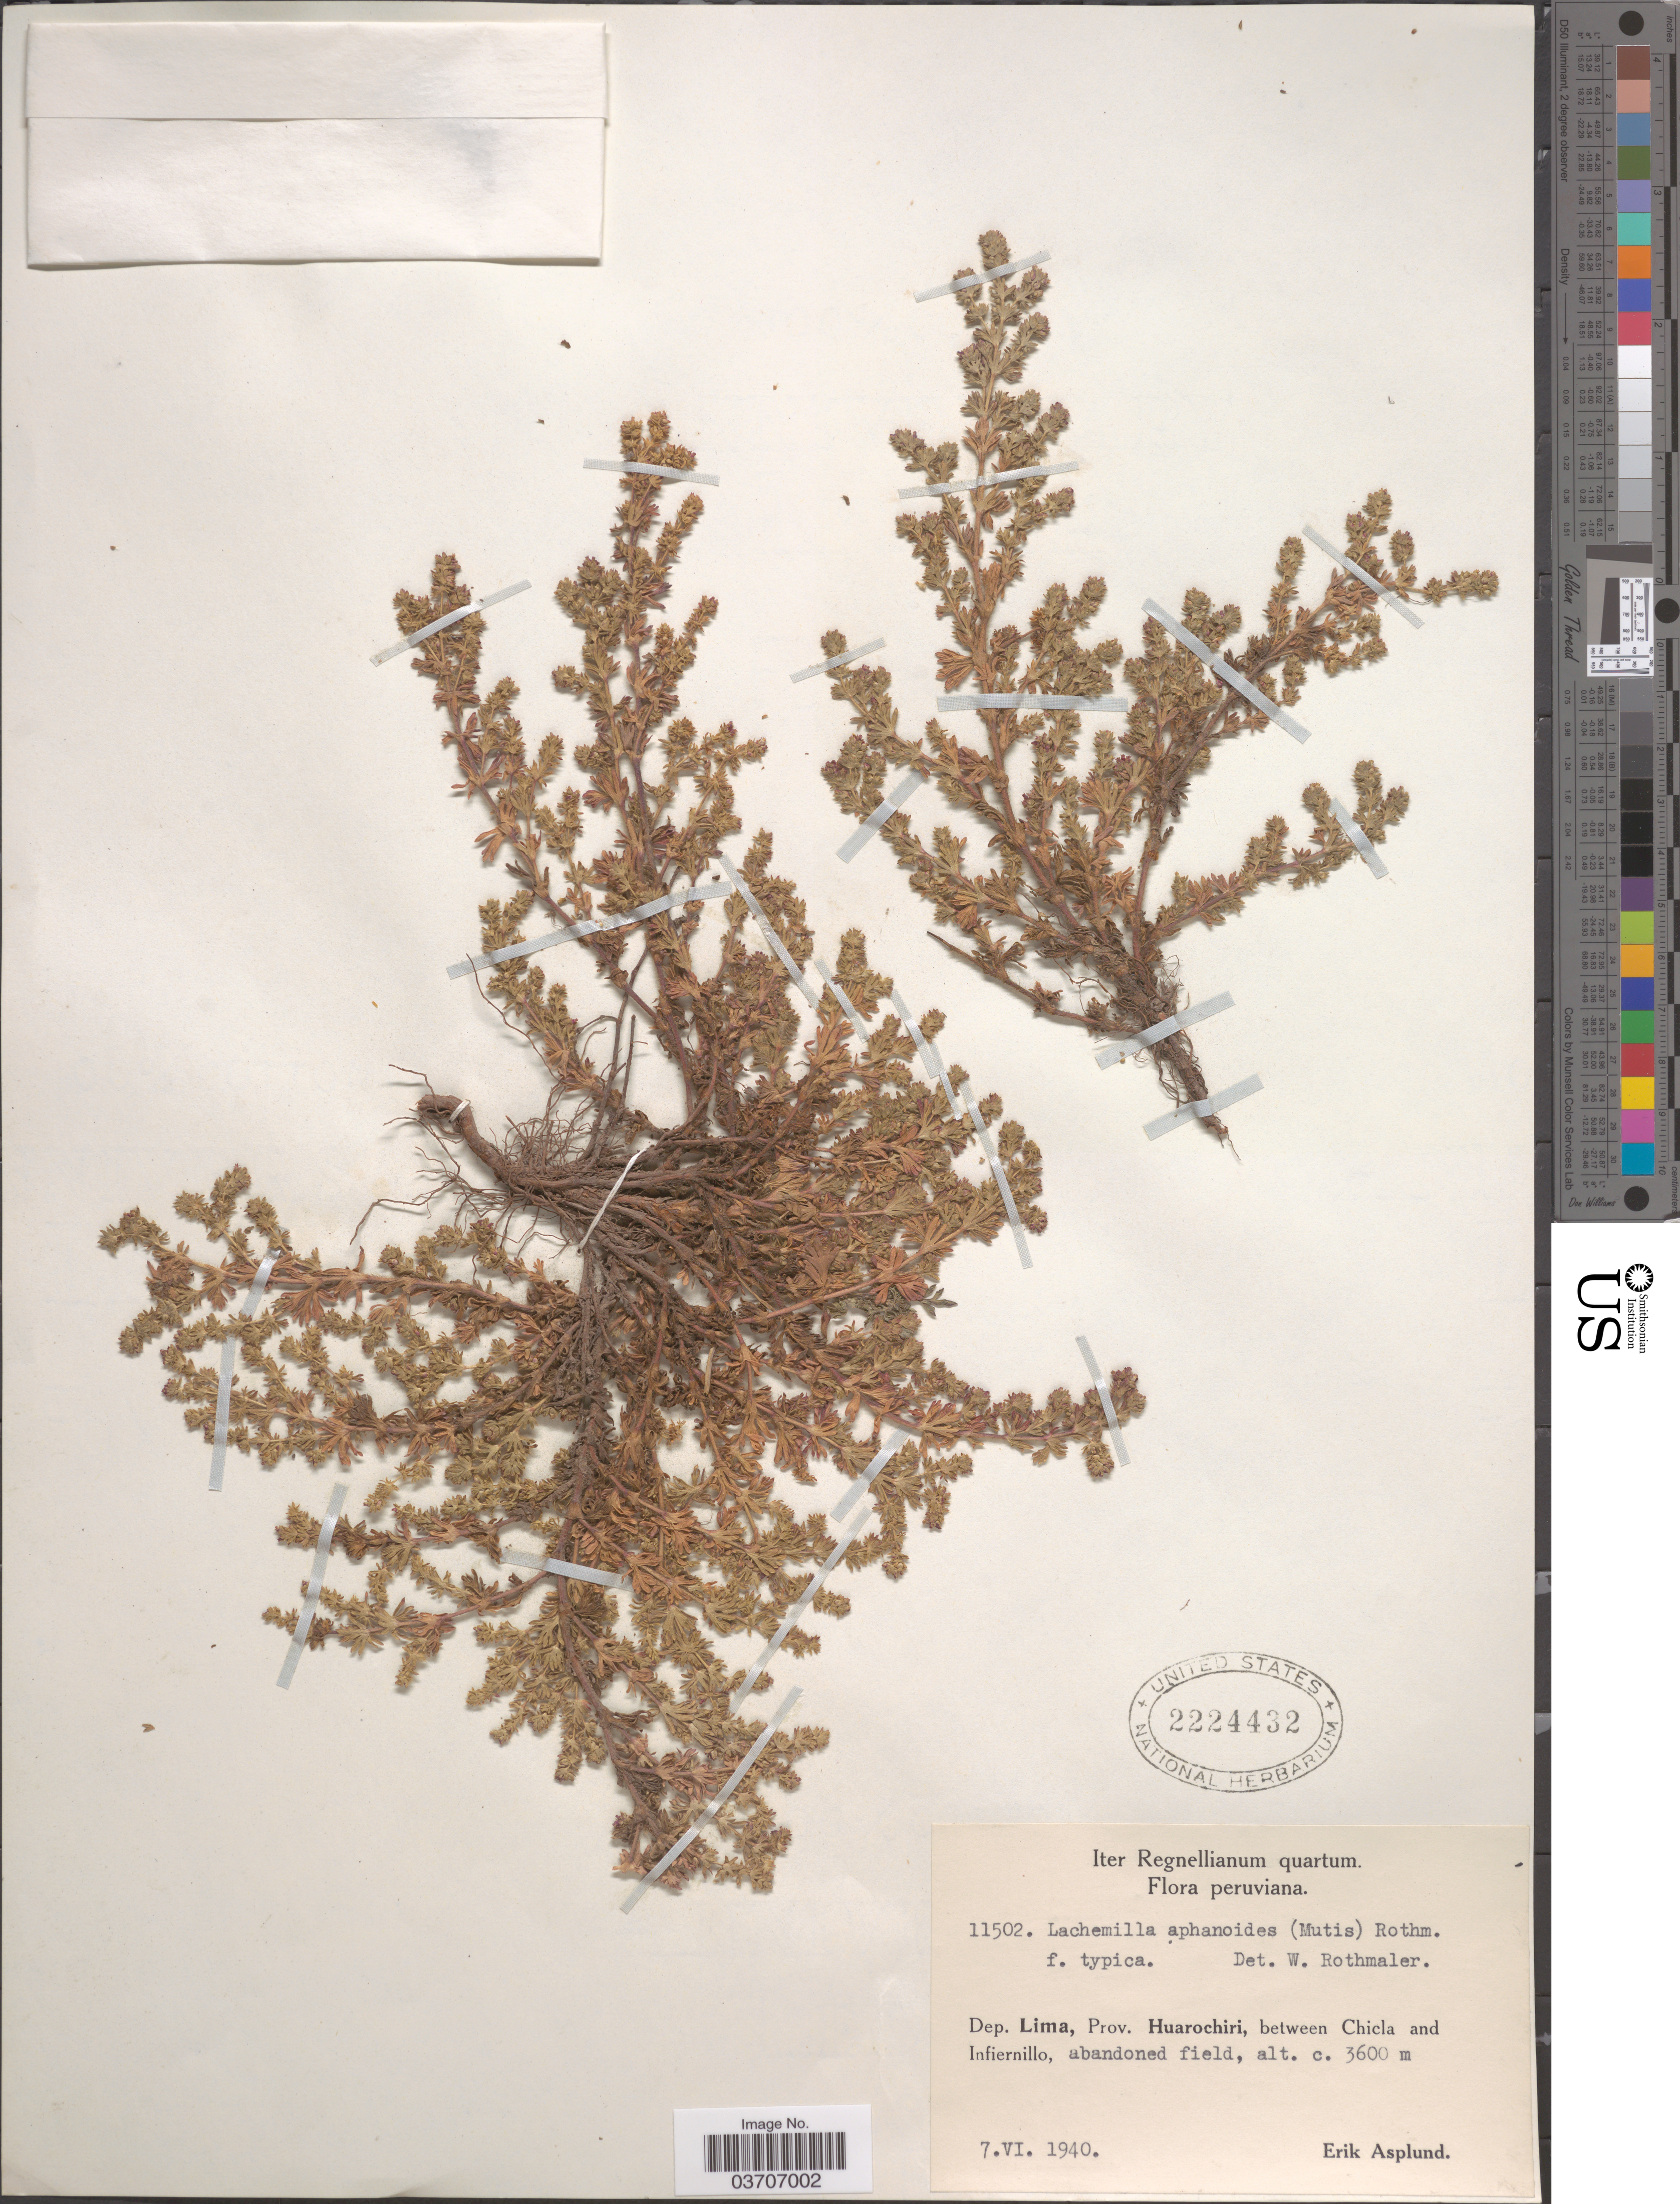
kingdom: Plantae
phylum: Tracheophyta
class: Magnoliopsida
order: Rosales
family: Rosaceae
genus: Lachemilla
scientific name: Lachemilla aphanoides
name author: (Mutis ex L. f.) Rothm.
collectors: E. Asplund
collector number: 11502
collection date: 1940-06-07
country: Peru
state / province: Lima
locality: Dep. Lima, Prov. Huarochiri, between Chicla and Infiernillo.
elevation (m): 3600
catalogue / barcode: US 2224432